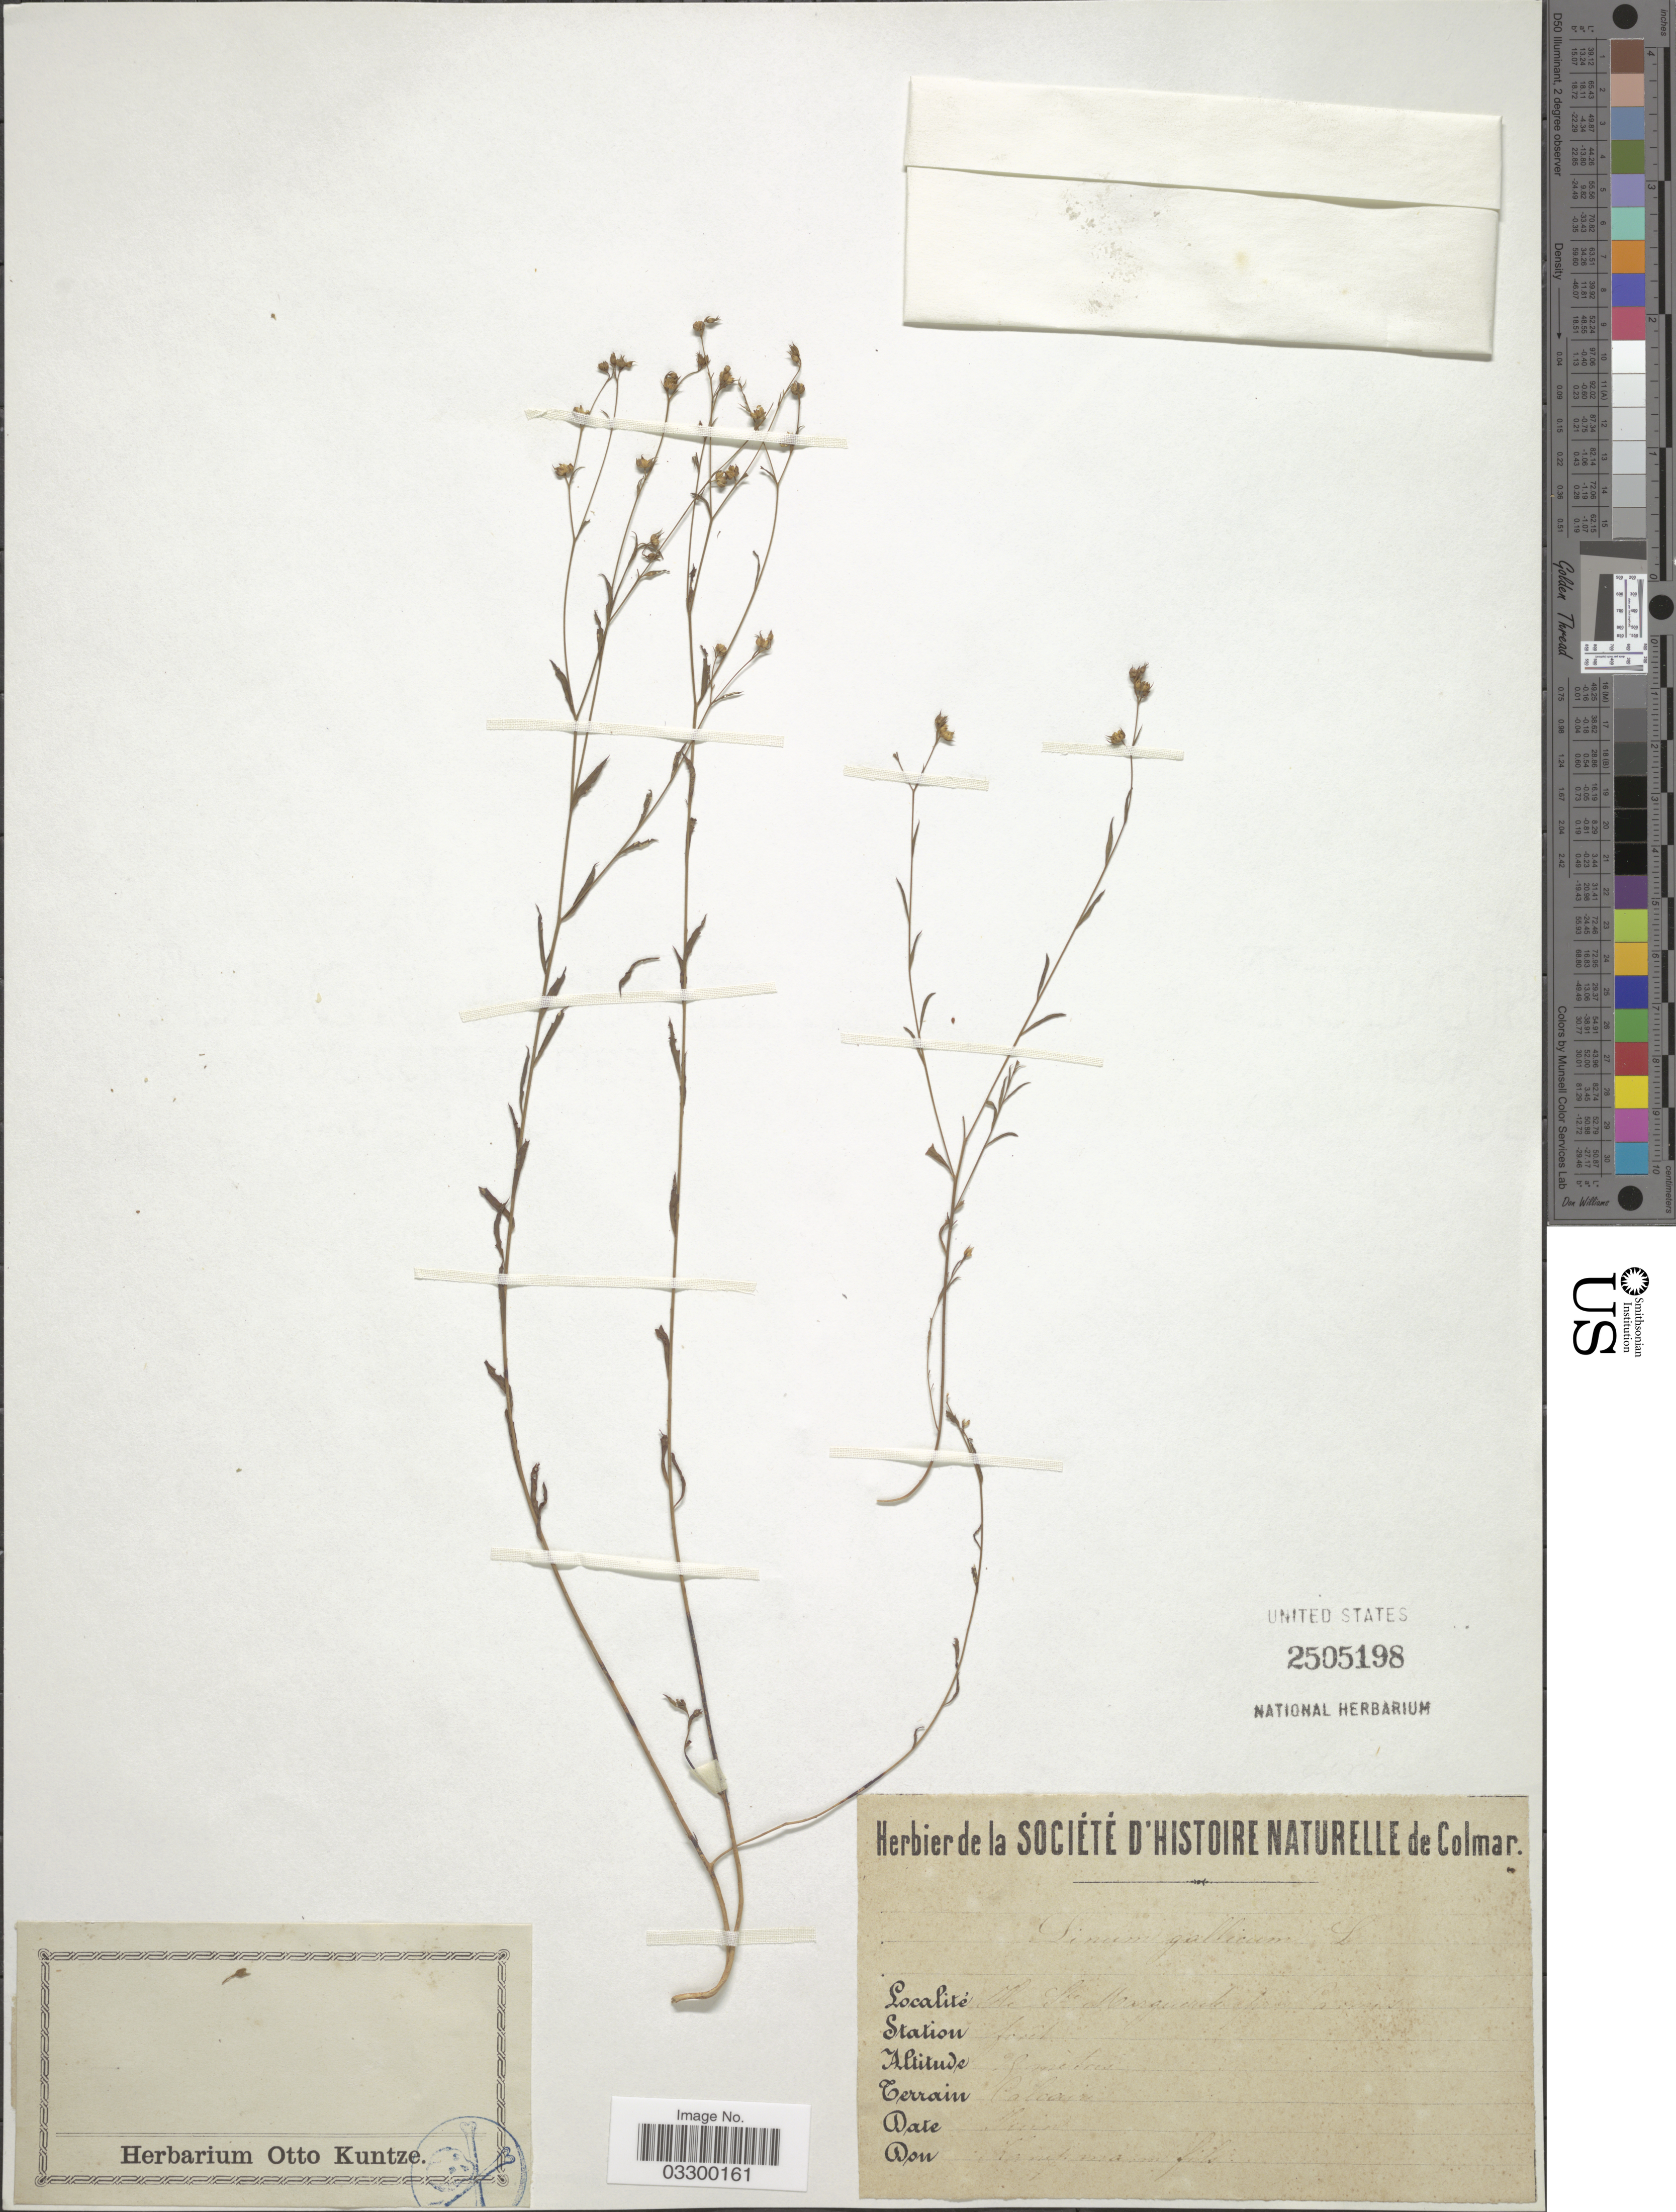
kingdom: Plantae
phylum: Tracheophyta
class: Magnoliopsida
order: Malpighiales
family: Linaceae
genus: Linum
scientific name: Linum gallicum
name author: L.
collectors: ex herb. Otto Kuntze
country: France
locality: Ile Ste Marguerite de prov. [illegible text].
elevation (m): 25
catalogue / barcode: US 2505198